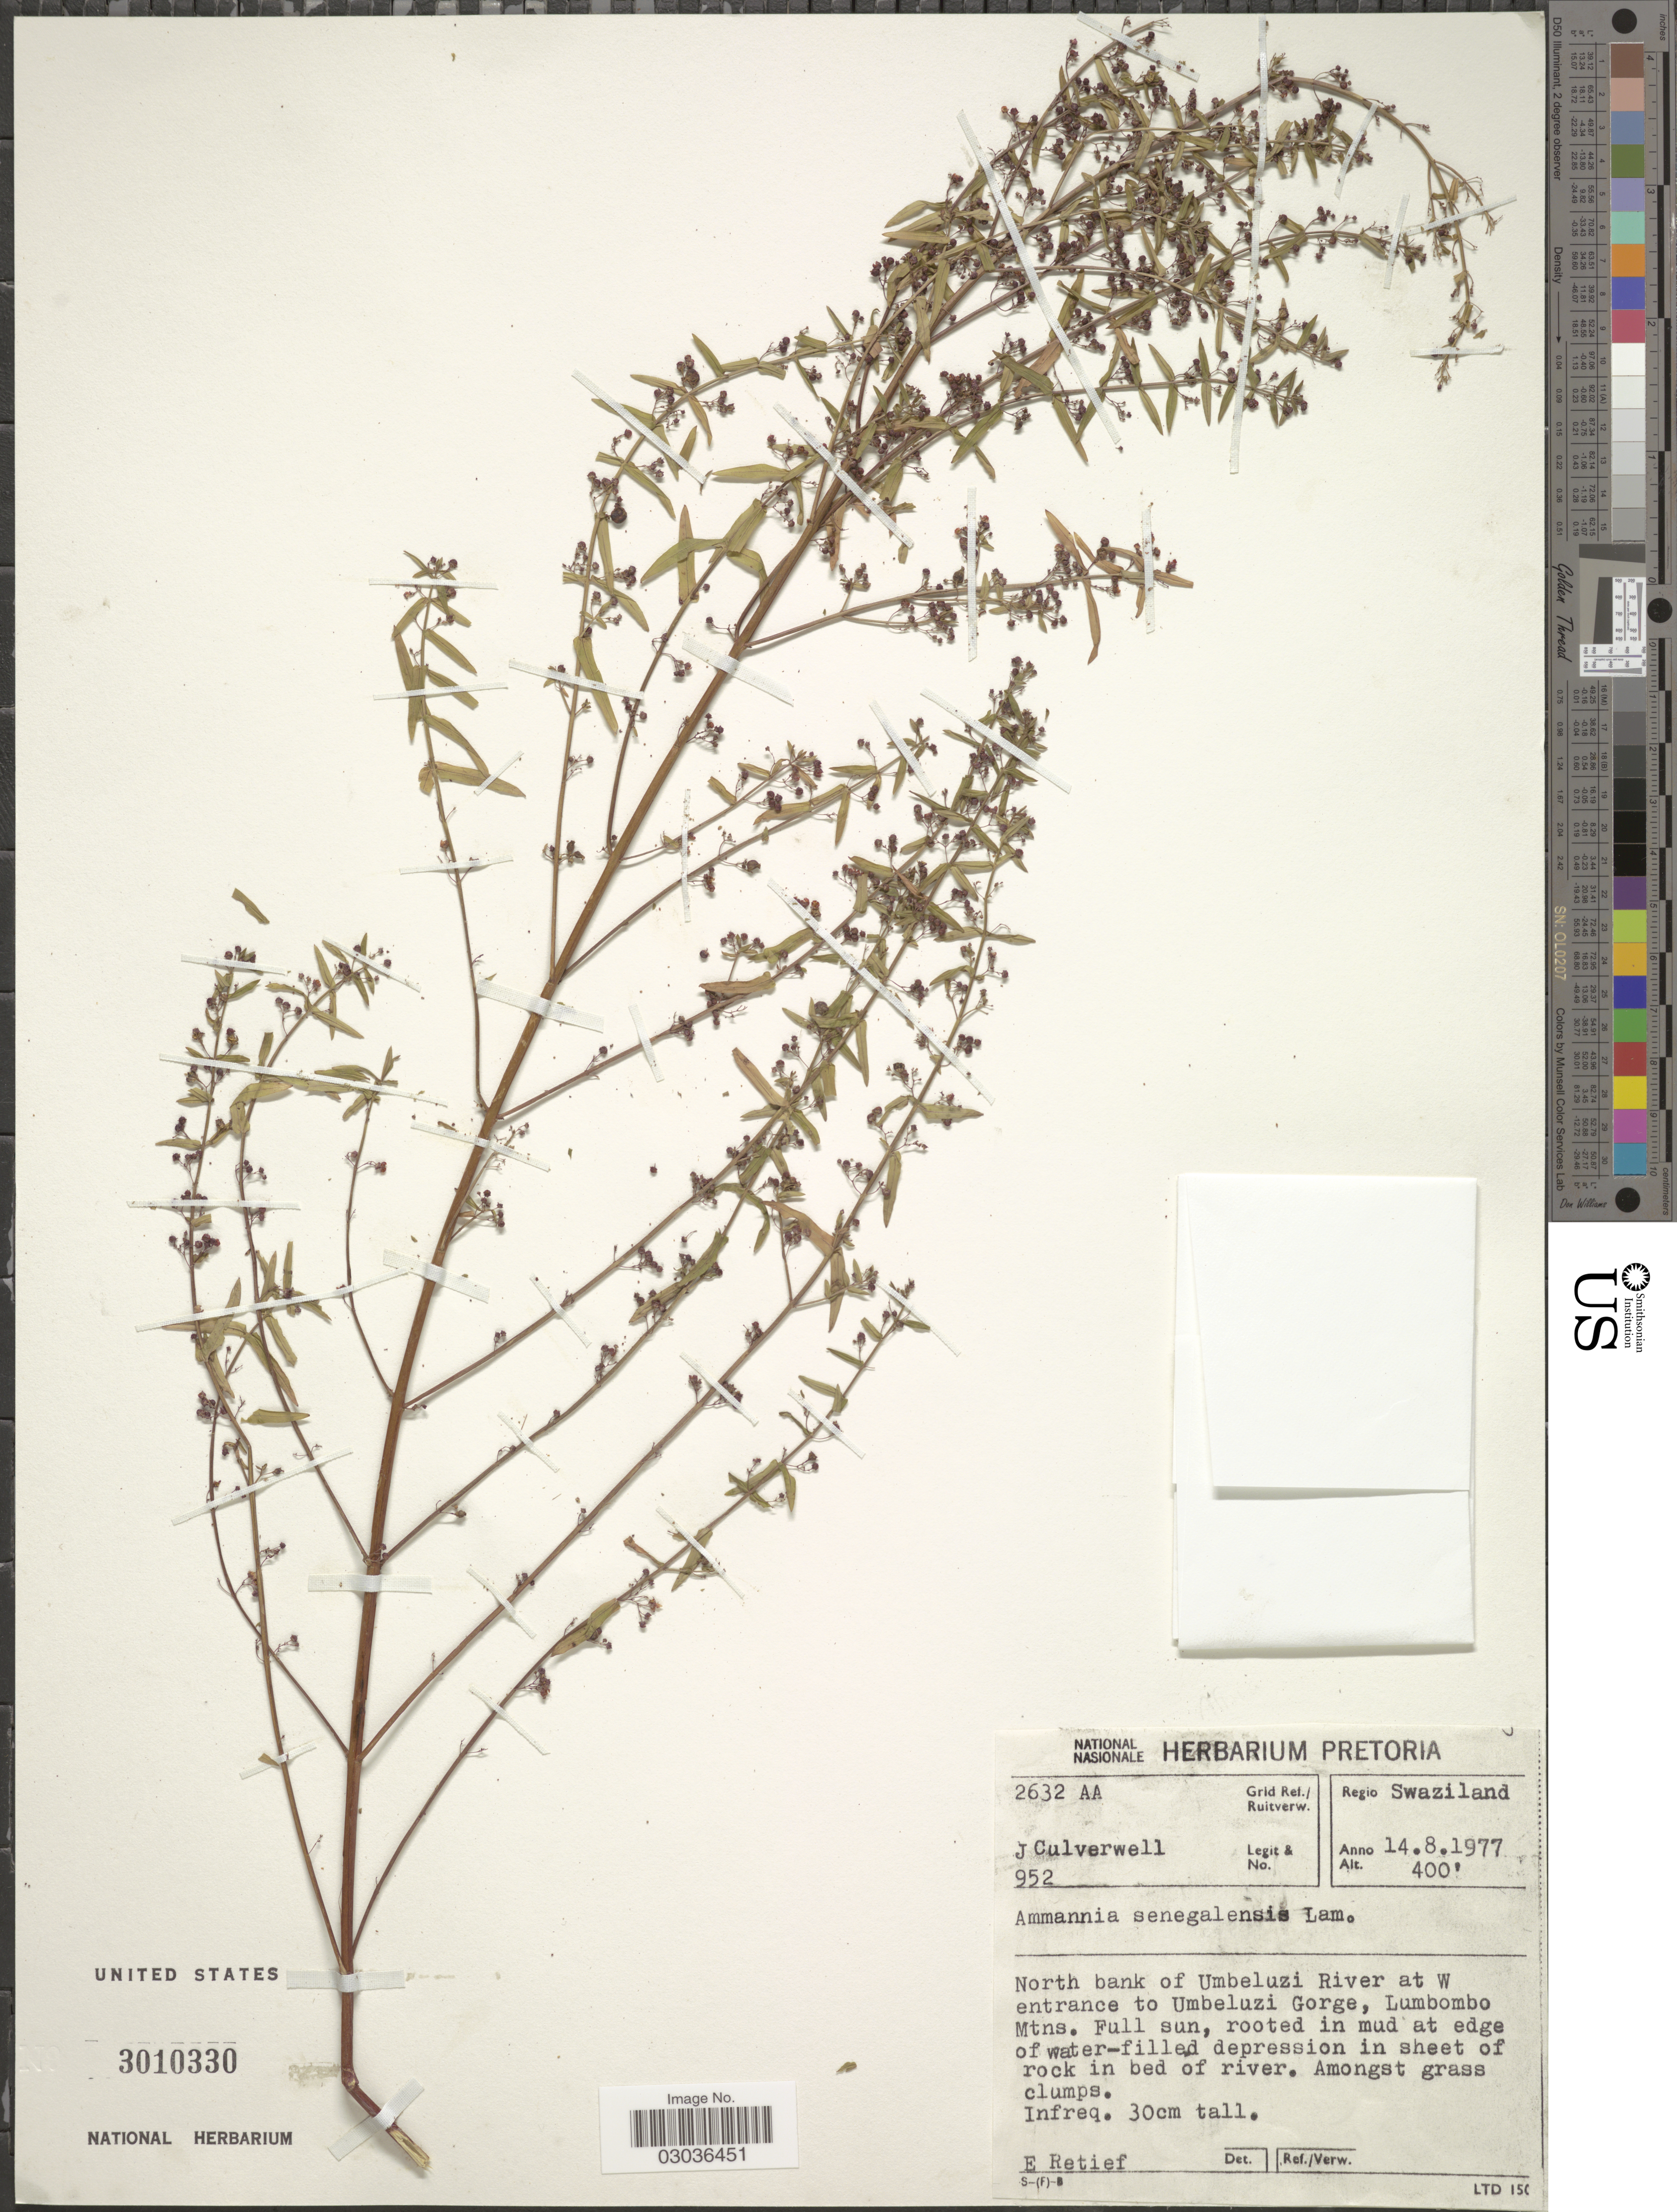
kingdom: Plantae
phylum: Tracheophyta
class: Magnoliopsida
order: Myrtales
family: Lythraceae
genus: Ammannia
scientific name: Ammannia senegalensis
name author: Lam.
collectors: J. Culverwell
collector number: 952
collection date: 1977-08-14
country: Eswatini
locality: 2632 AA Grid Ref./Ruitverw. Regio Swaziland. North bank of Umbeluzi River at W entrance to Umbeluzi Gorge, Lumbombo Mtns.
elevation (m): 122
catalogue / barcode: US 3010330